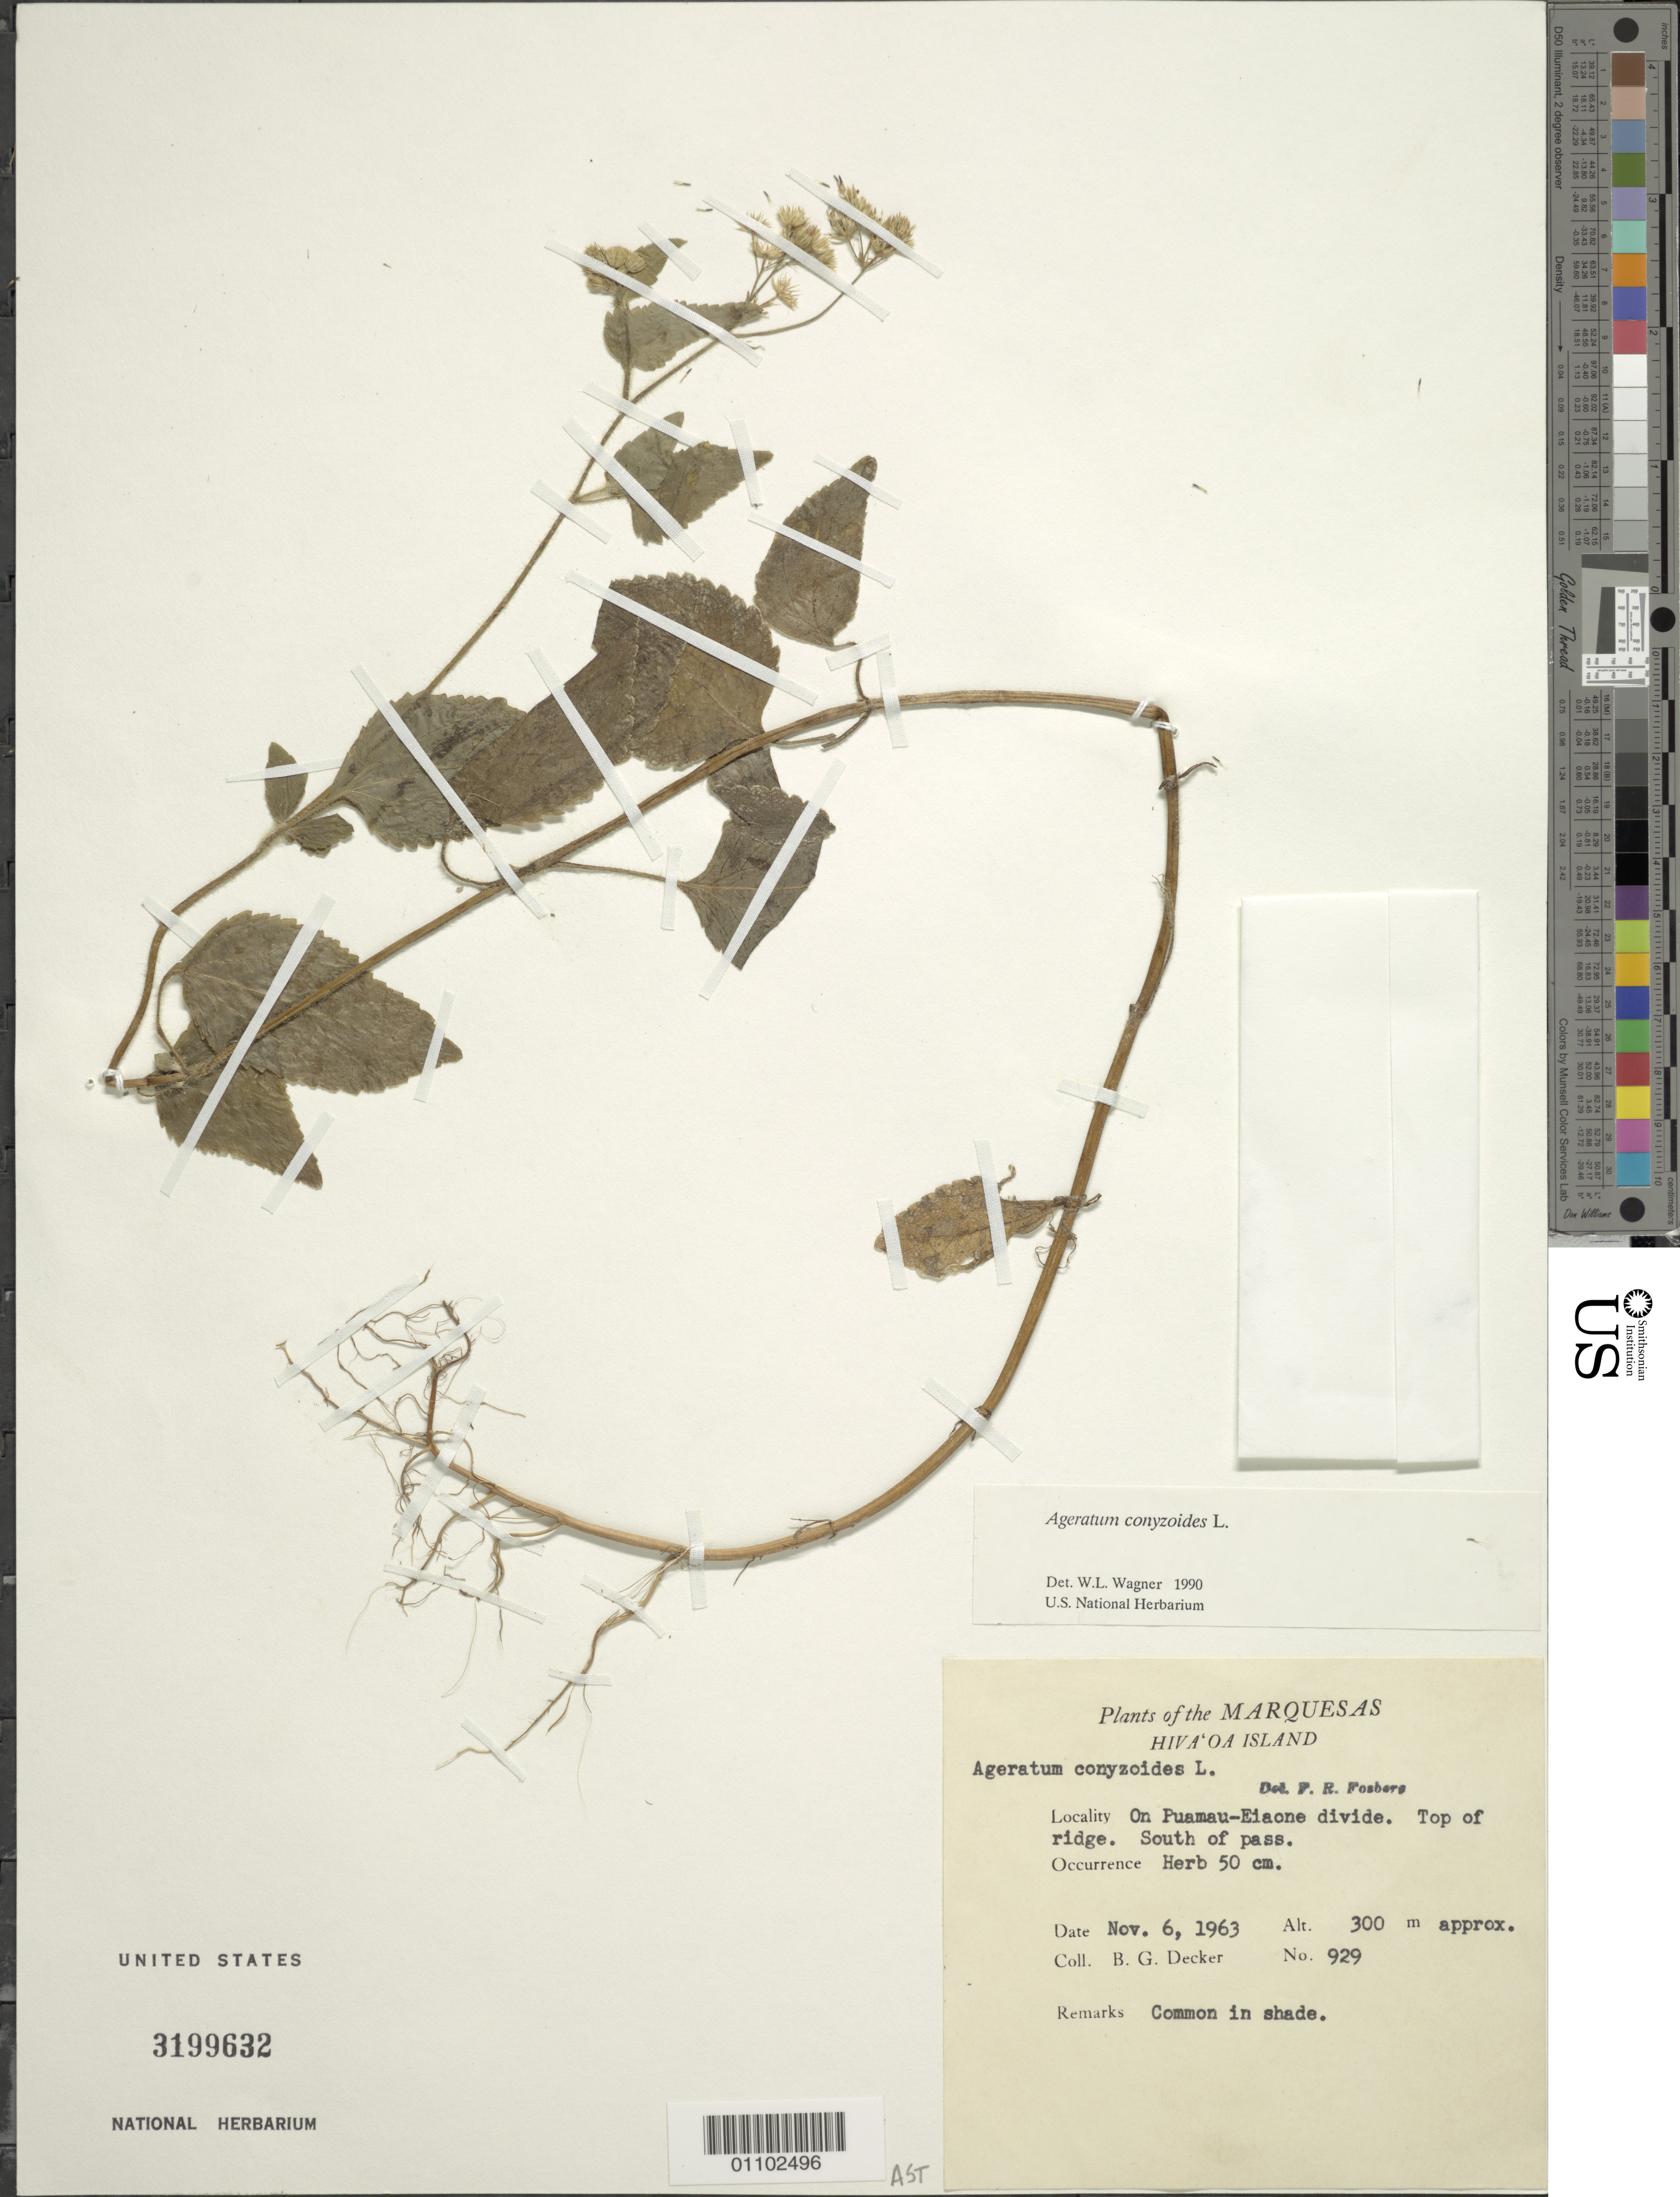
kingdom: Plantae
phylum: Tracheophyta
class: Magnoliopsida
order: Asterales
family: Asteraceae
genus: Ageratum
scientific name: Ageratum conyzoides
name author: L.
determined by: Wagner, W. L., (BOT), Smithsonian Institution - National Museum of Natural History (UNITED STATES)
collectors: B. G. Decker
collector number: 929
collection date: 1963-11-06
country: French Polynesia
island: Hiva Oa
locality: Ouamau-Eiaone divide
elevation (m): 300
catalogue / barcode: US 3199632